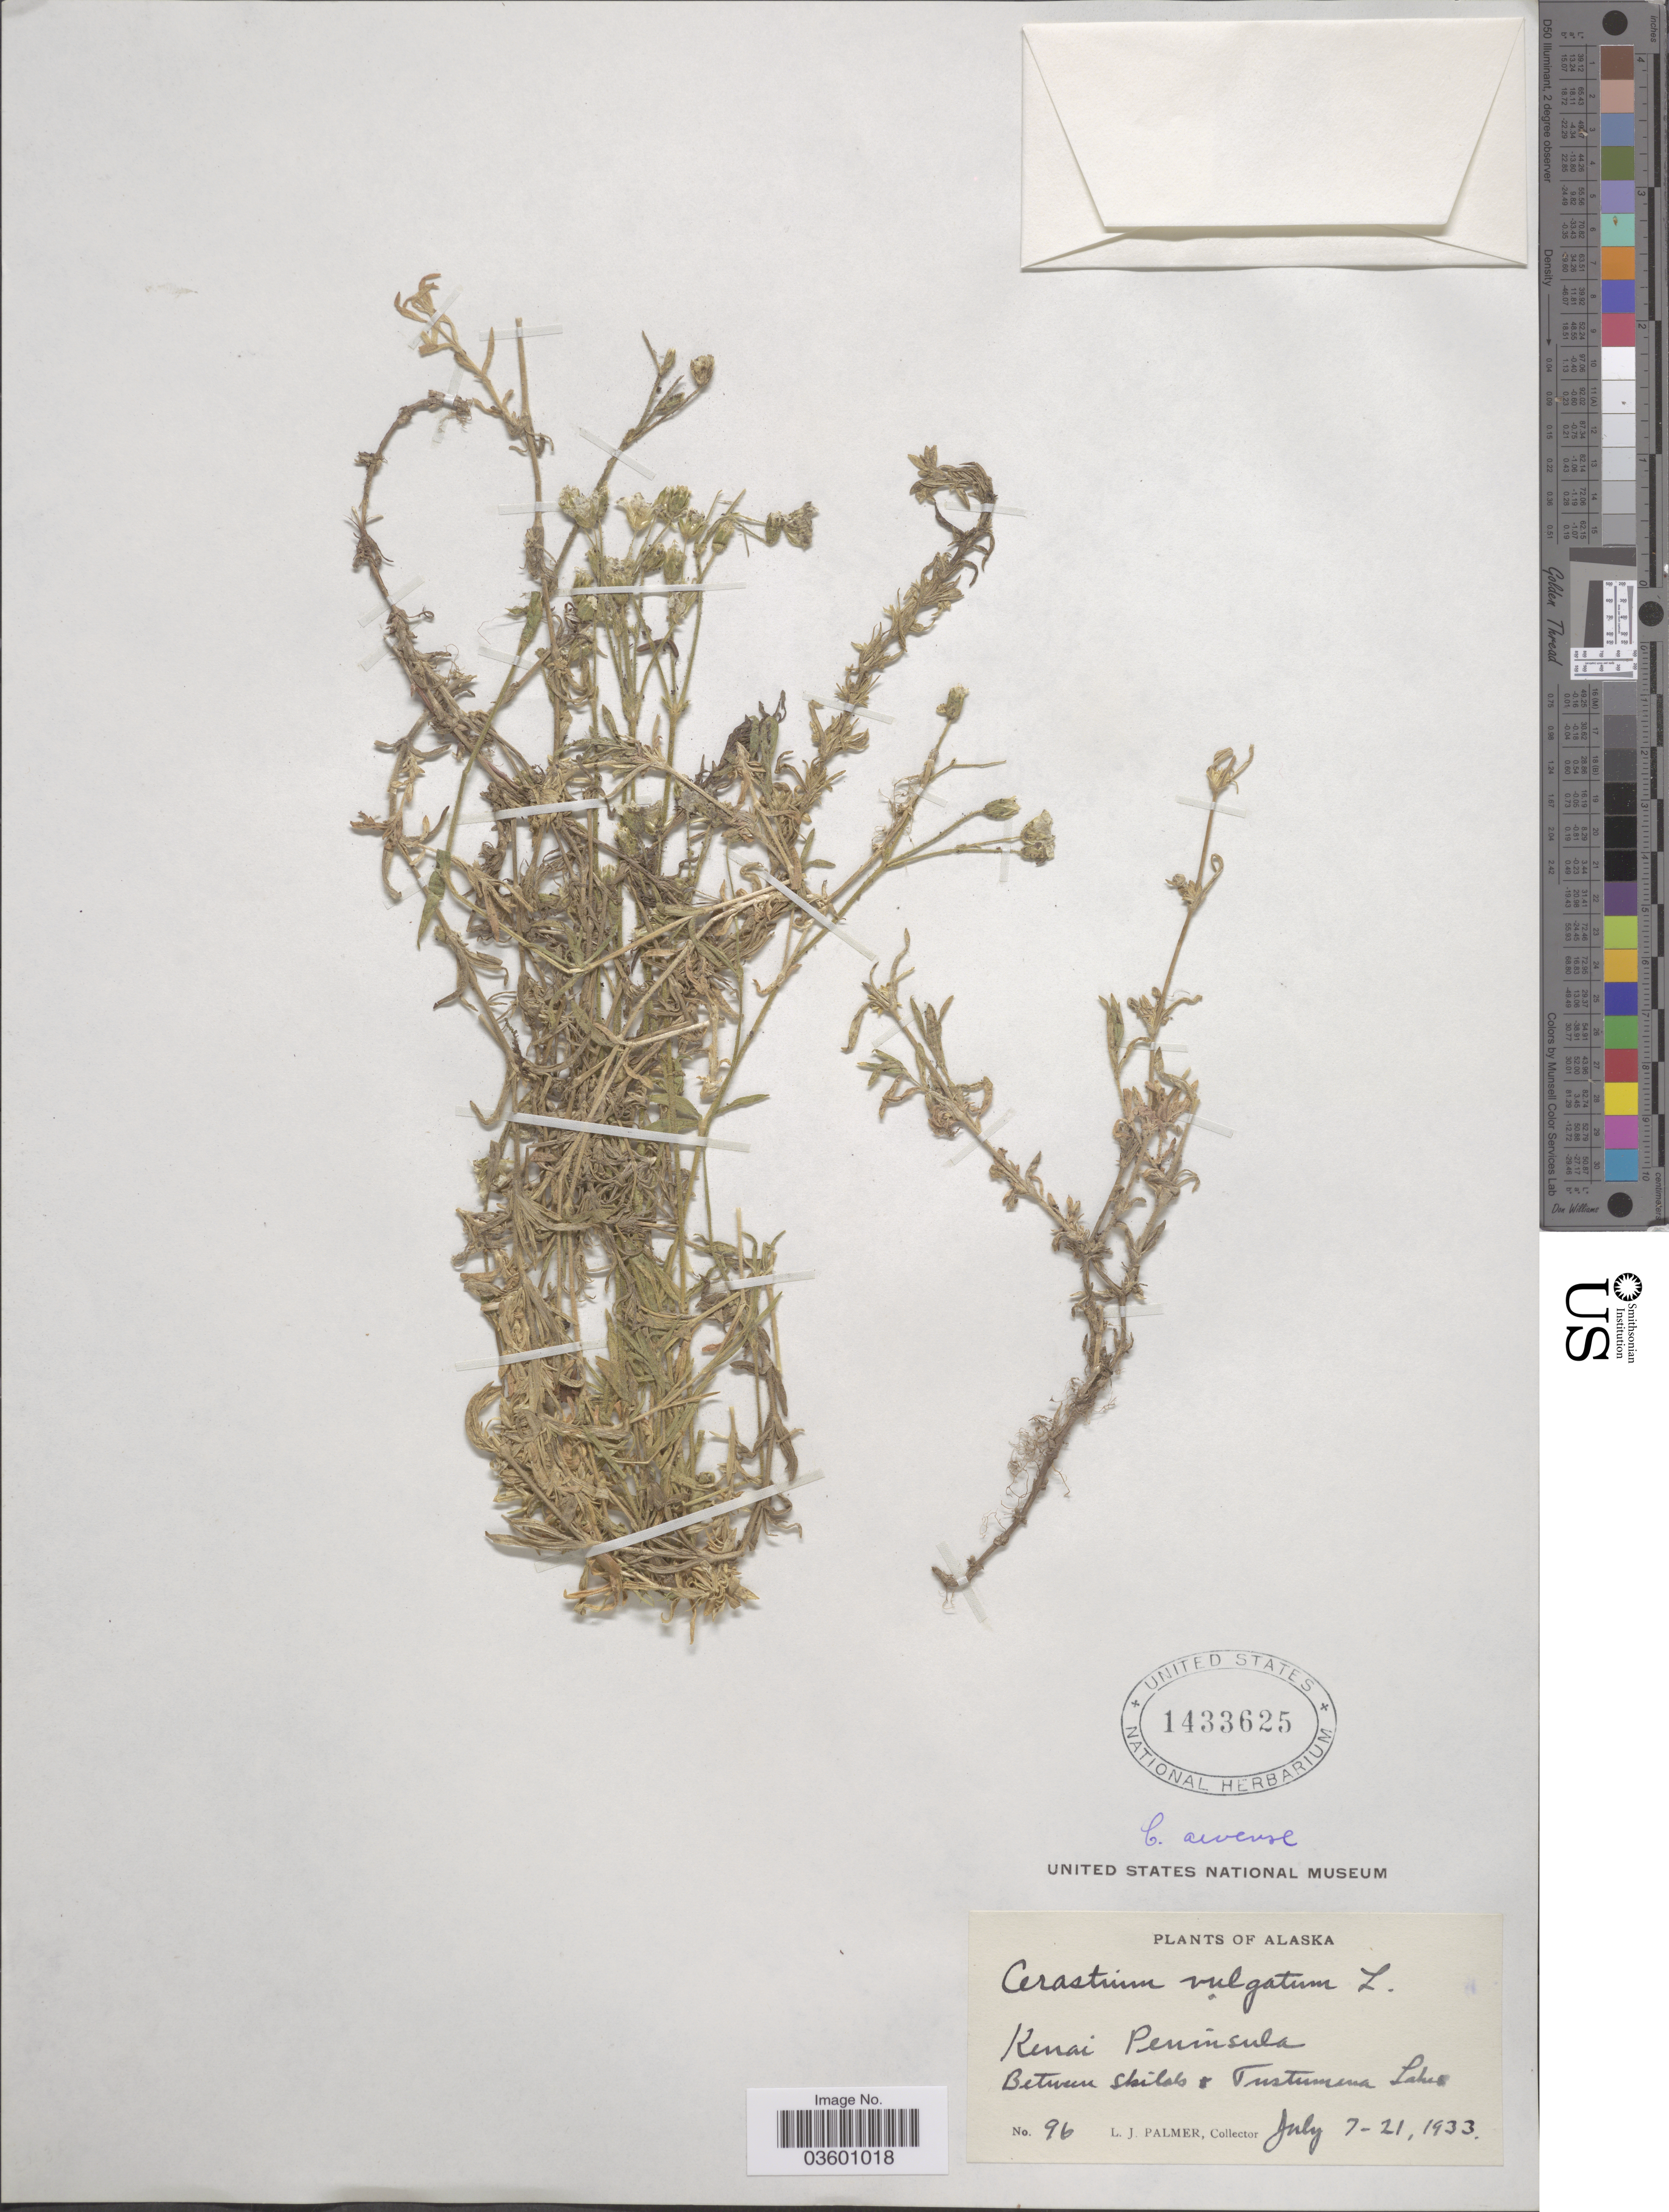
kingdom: Plantae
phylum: Tracheophyta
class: Magnoliopsida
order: Caryophyllales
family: Caryophyllaceae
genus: Cerastium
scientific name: Cerastium arvense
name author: L.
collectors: L. J. Palmer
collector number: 96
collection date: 1933-07-07/1933-07-21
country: United States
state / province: Alaska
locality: Kenai Peninsula. Between Skilak & Tustumena Lakes.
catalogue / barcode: US 1433625